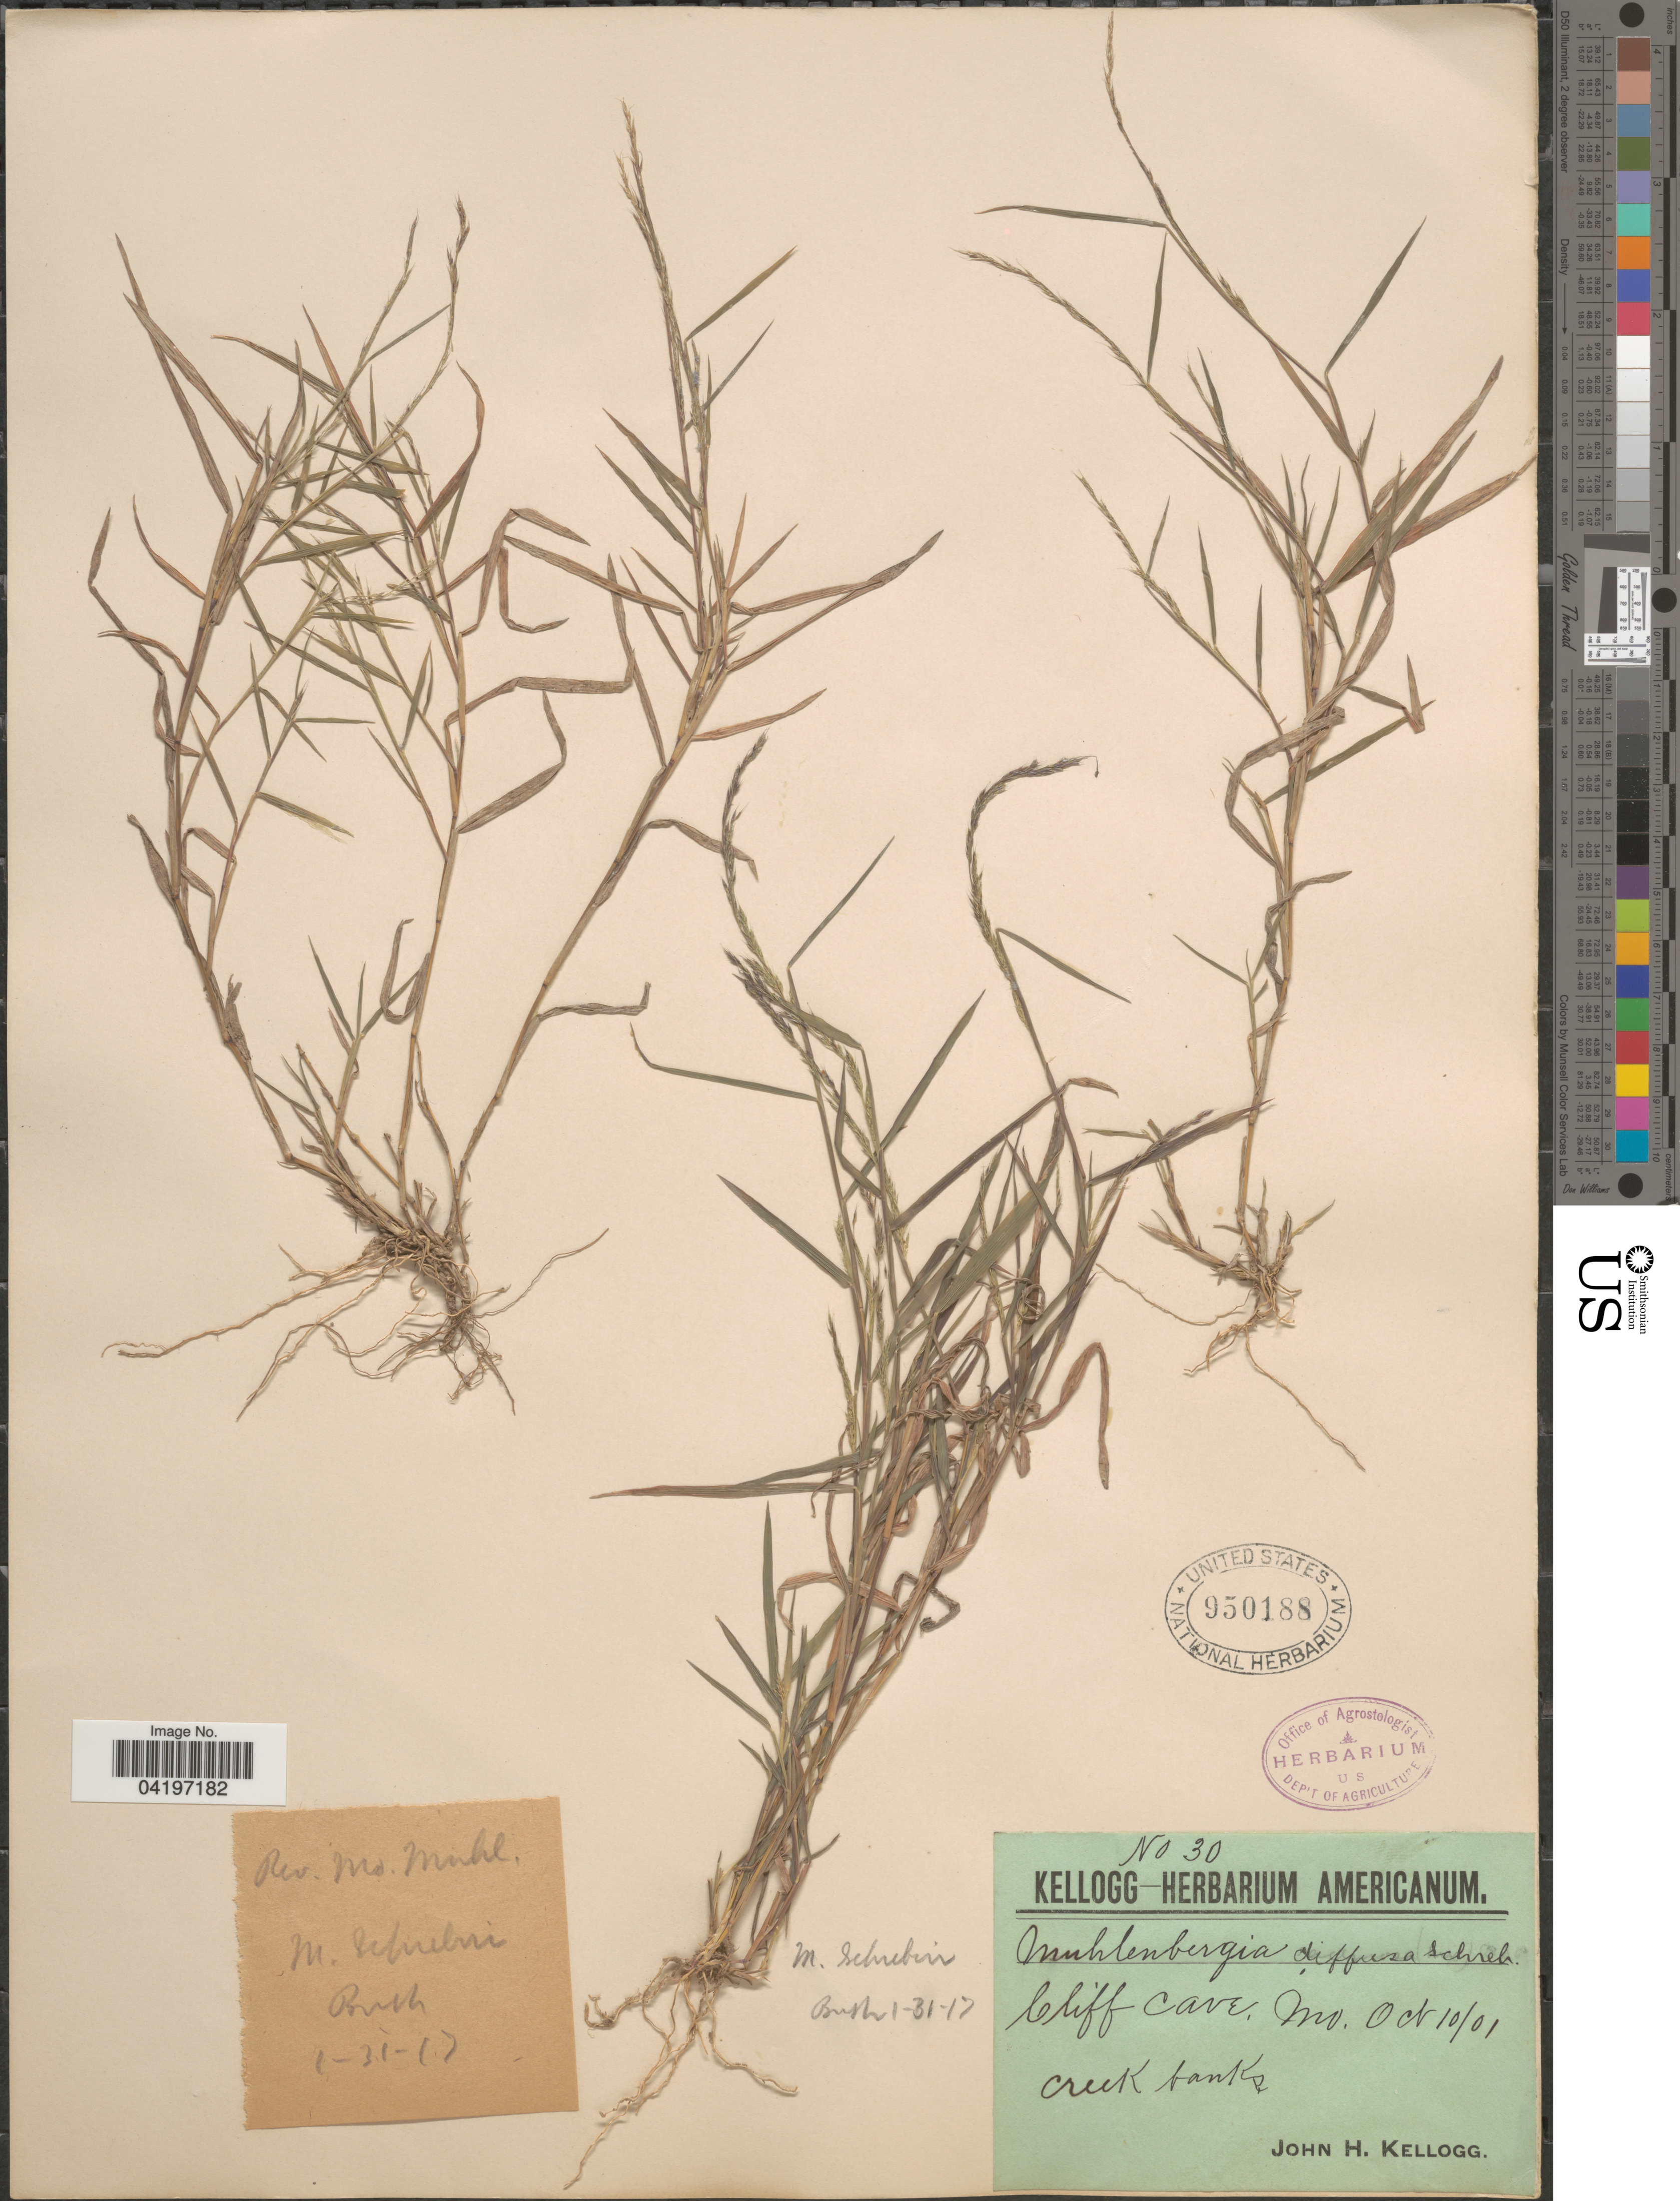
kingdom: Plantae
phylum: Tracheophyta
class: Liliopsida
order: Poales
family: Poaceae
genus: Muhlenbergia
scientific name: Muhlenbergia schreberi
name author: J.F. Gmel.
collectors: J. H. Kellogg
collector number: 30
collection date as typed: Transcribed d/m/y: 10/10/1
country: United States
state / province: Missouri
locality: Cliff Cave. Creek banks.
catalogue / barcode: US 950188